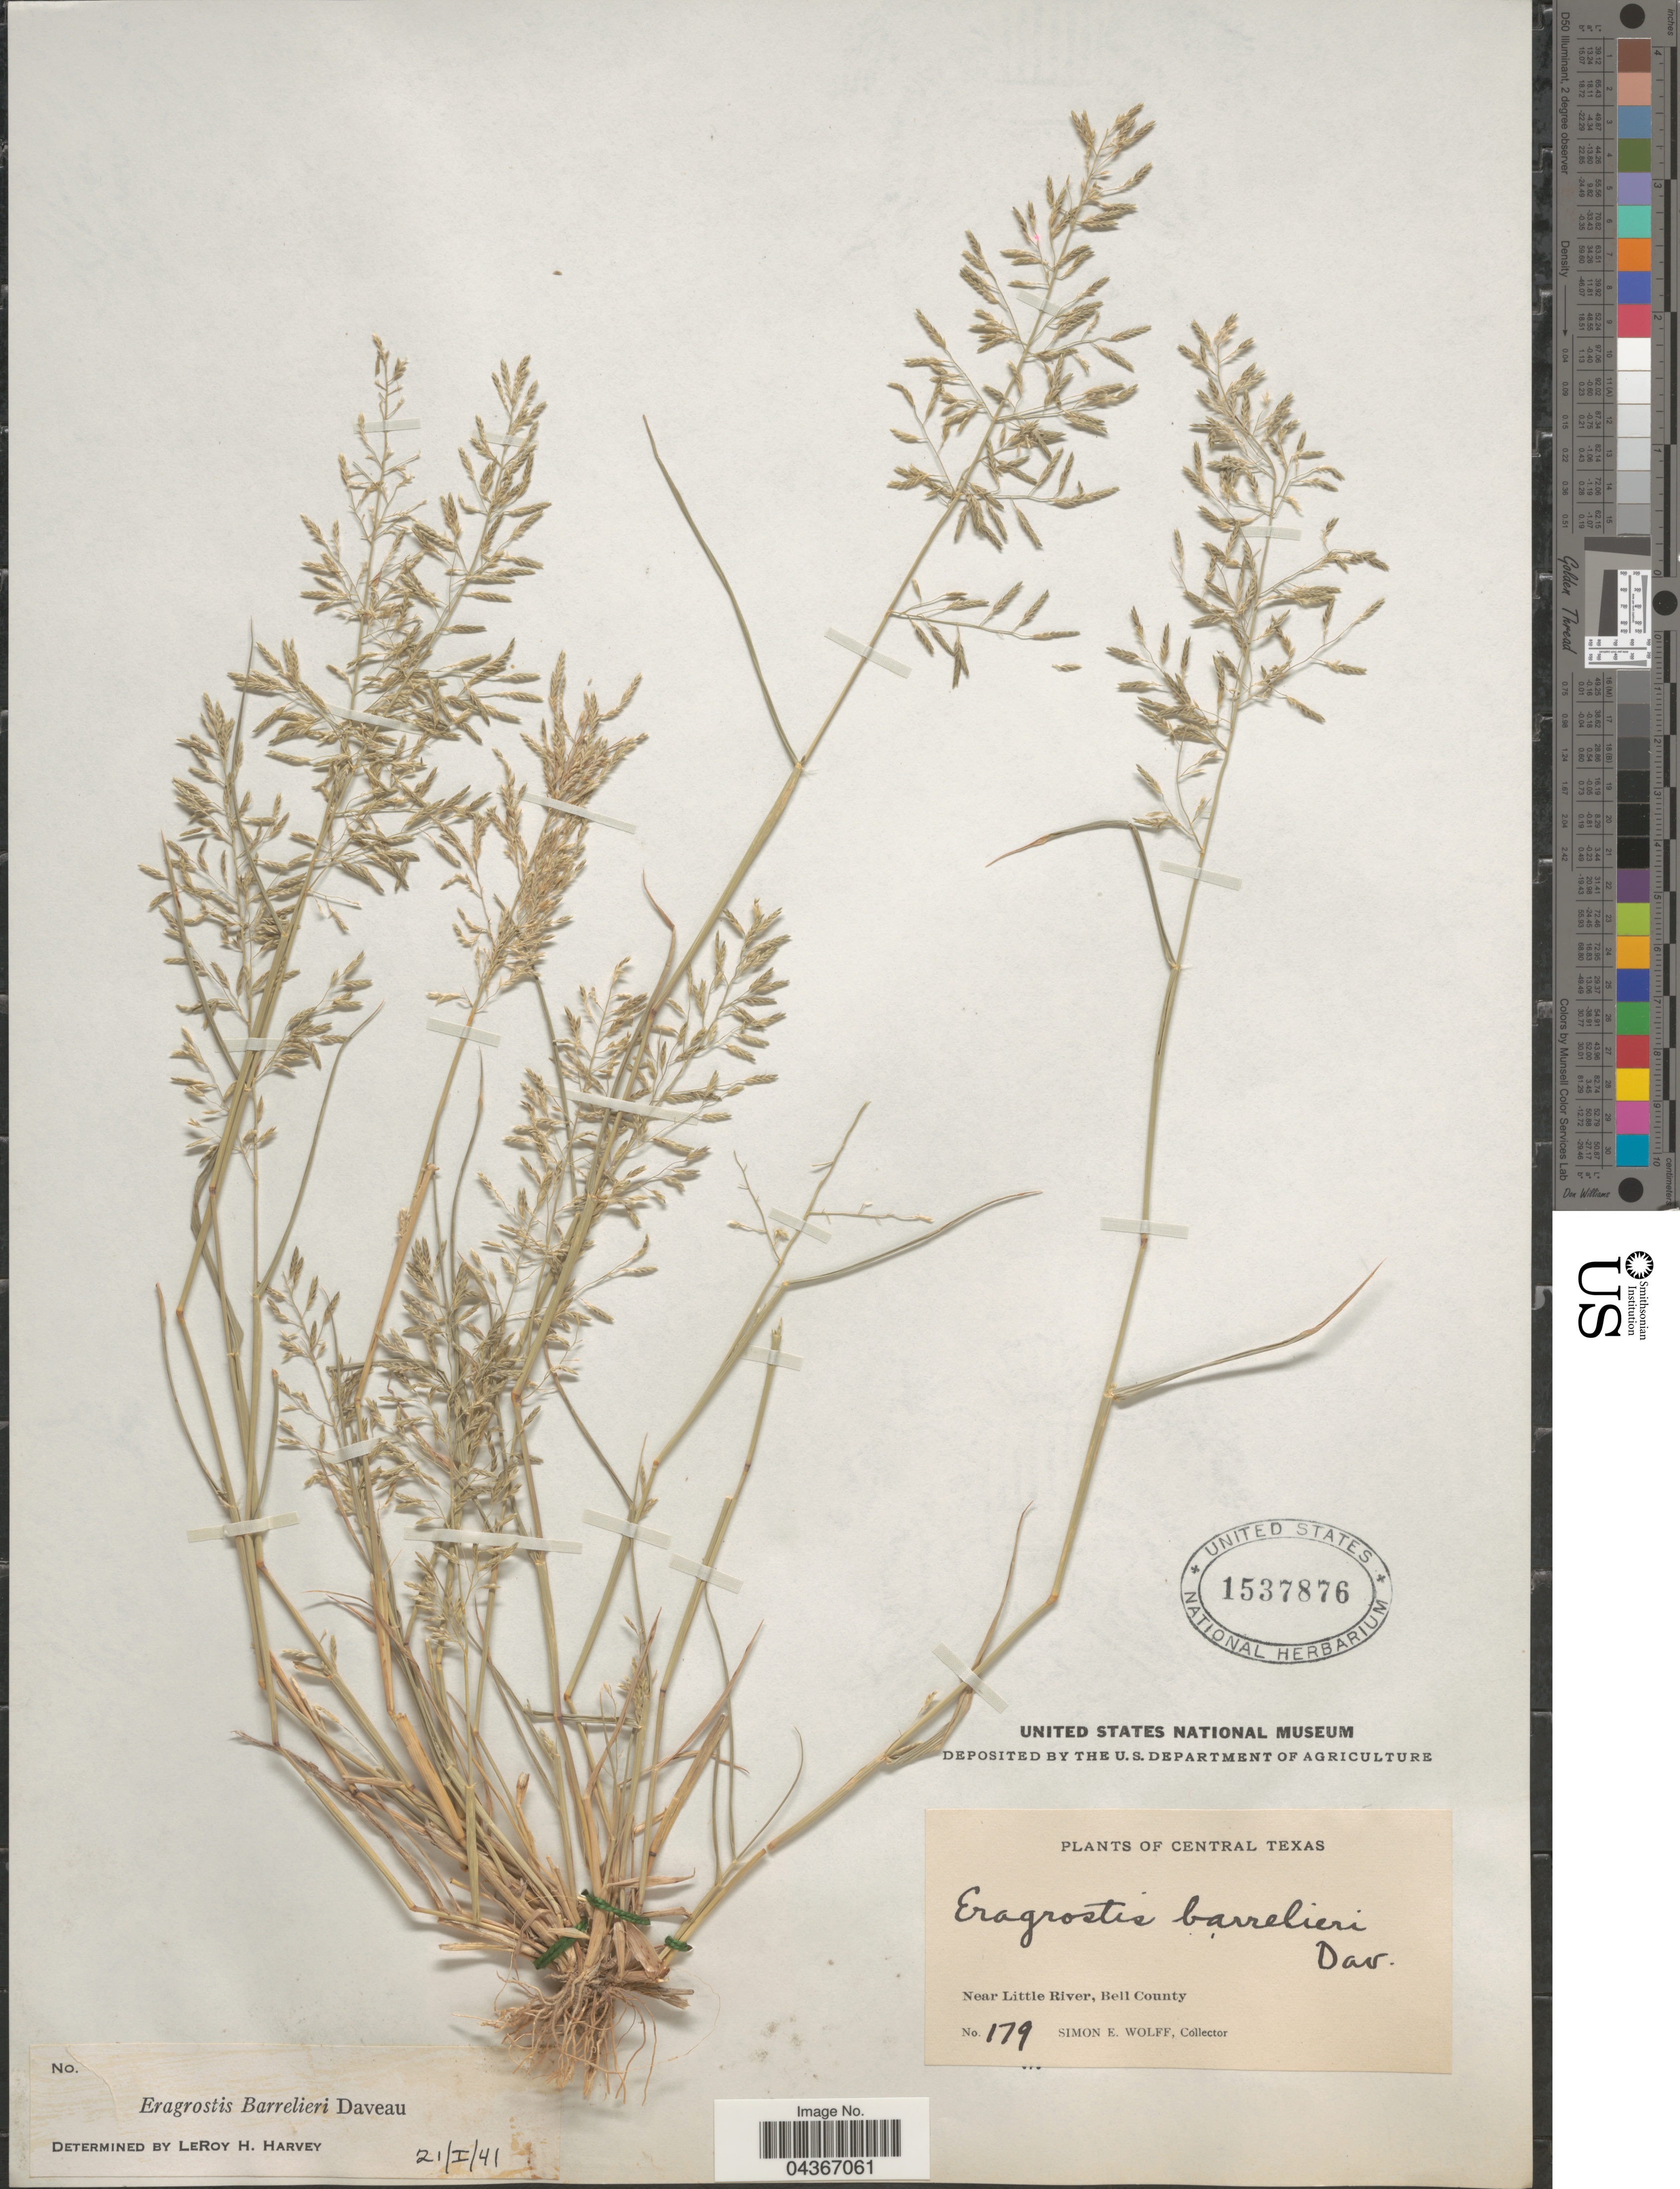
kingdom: Plantae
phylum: Tracheophyta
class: Liliopsida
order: Poales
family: Poaceae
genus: Eragrostis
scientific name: Eragrostis barrelieri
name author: Daveau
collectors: S. E. Wolff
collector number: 179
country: United States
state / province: Texas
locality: Central Texas. Near Little River, Bell County.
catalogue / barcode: US 1537876